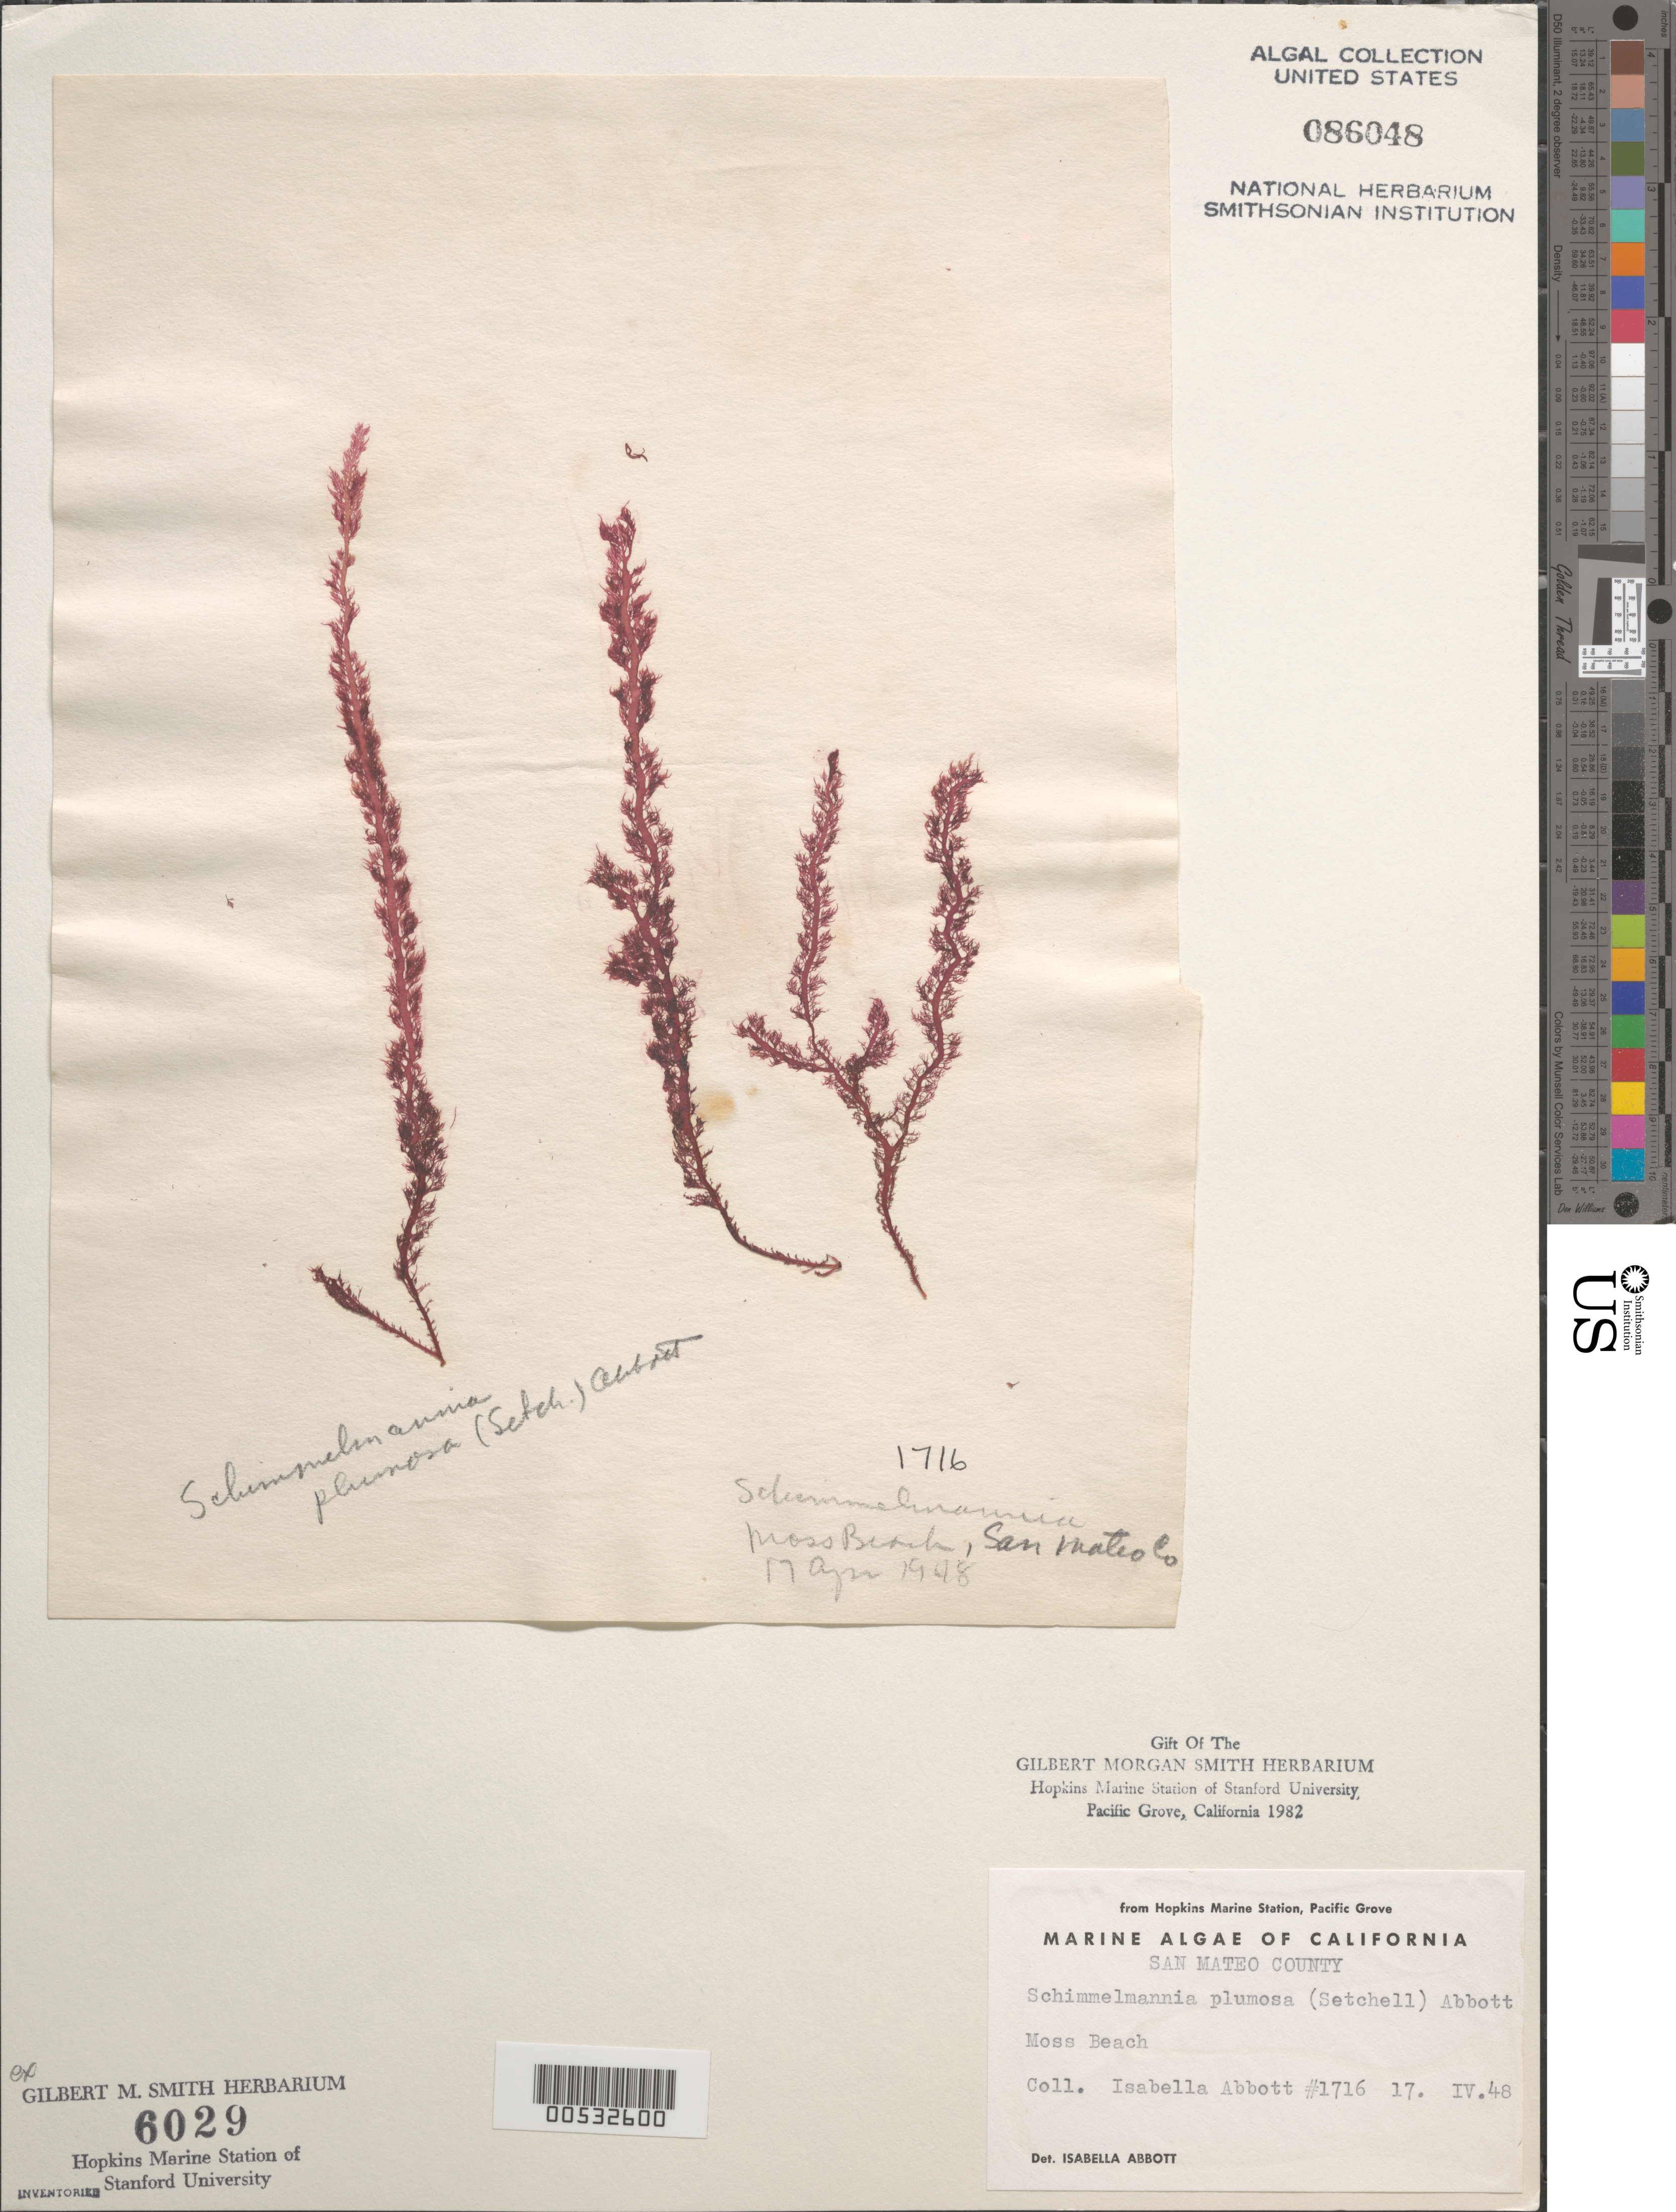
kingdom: Plantae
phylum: Rhodophyta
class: Florideophyceae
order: Gigartinales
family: Gloiosiphoniaceae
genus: Schimmelmannia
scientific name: Schimmelmannia plumosa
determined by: Abbott, Isabella A.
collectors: I. A. Abbott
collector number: IAA 1716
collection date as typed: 17 Apr 1948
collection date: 1948-04-17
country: United States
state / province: California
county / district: San Mateo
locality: Moss Beach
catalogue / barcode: US 86048